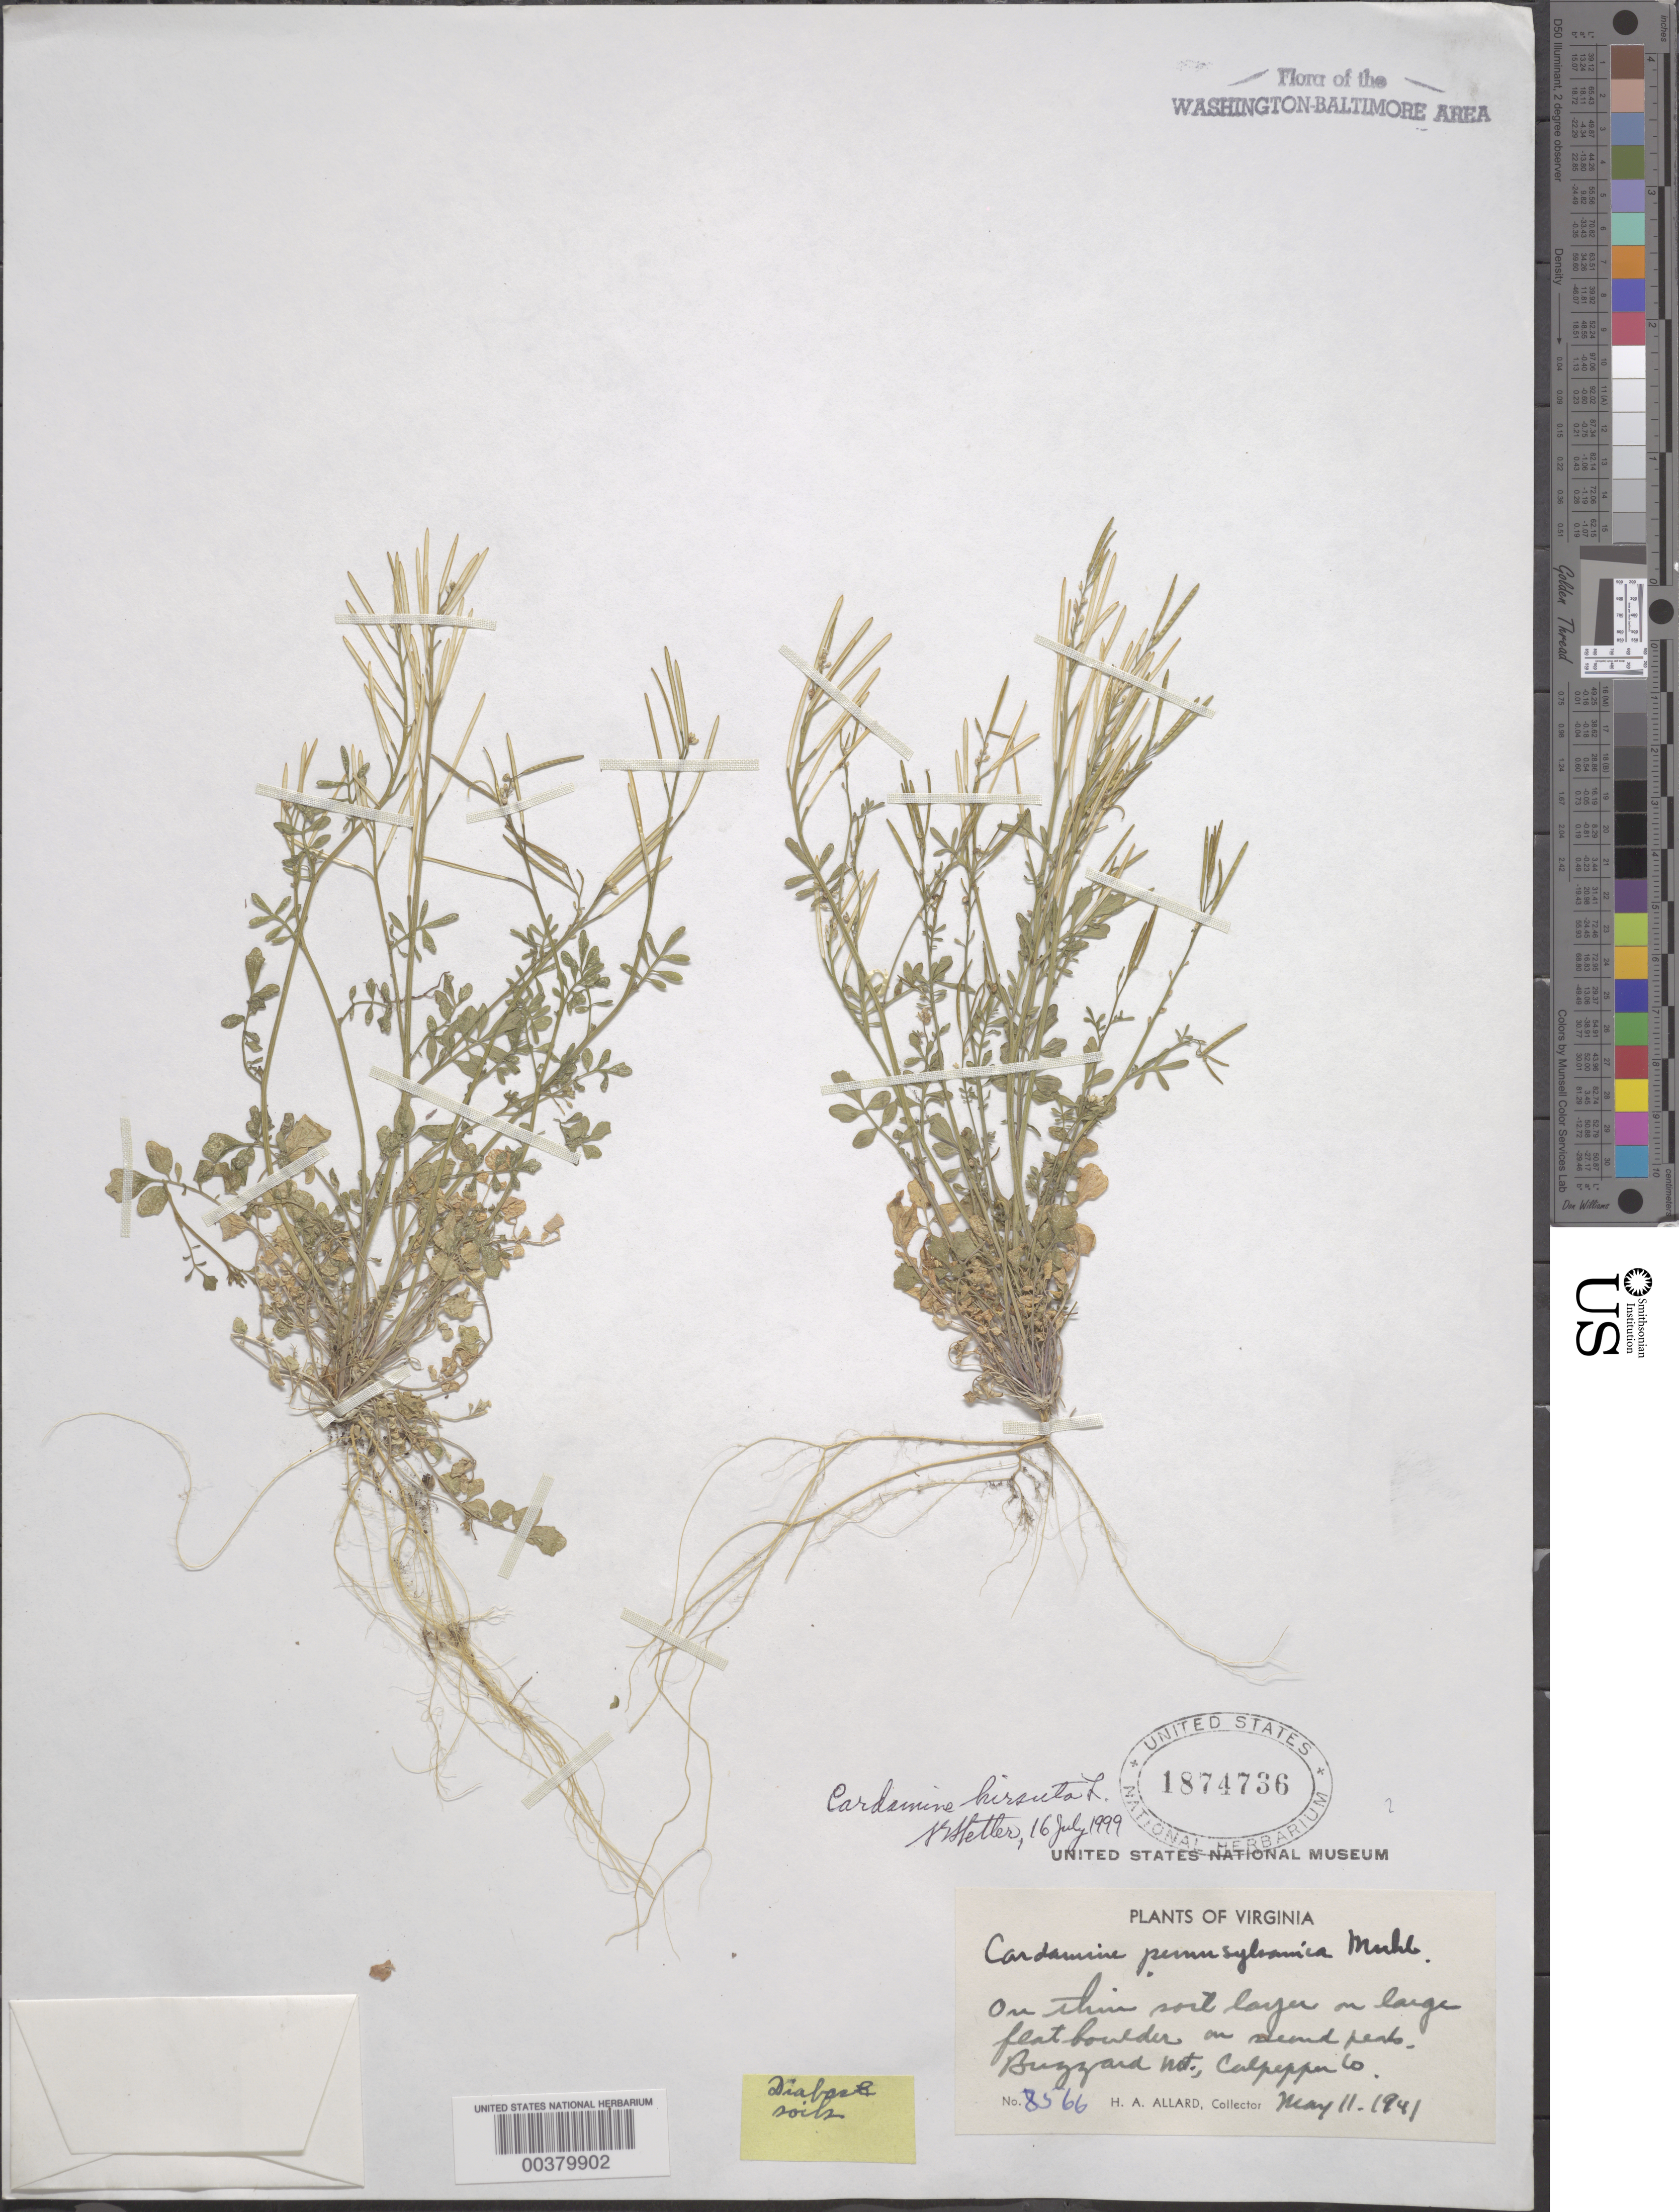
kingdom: Plantae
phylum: Tracheophyta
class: Magnoliopsida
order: Brassicales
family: Brassicaceae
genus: Cardamine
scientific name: Cardamine hirsuta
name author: L.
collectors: H. A. Allard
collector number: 8566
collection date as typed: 11 May 1941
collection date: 1941-05-11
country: United States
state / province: Virginia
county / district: Culpeper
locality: Buzzard Mountain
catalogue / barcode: US 1874736